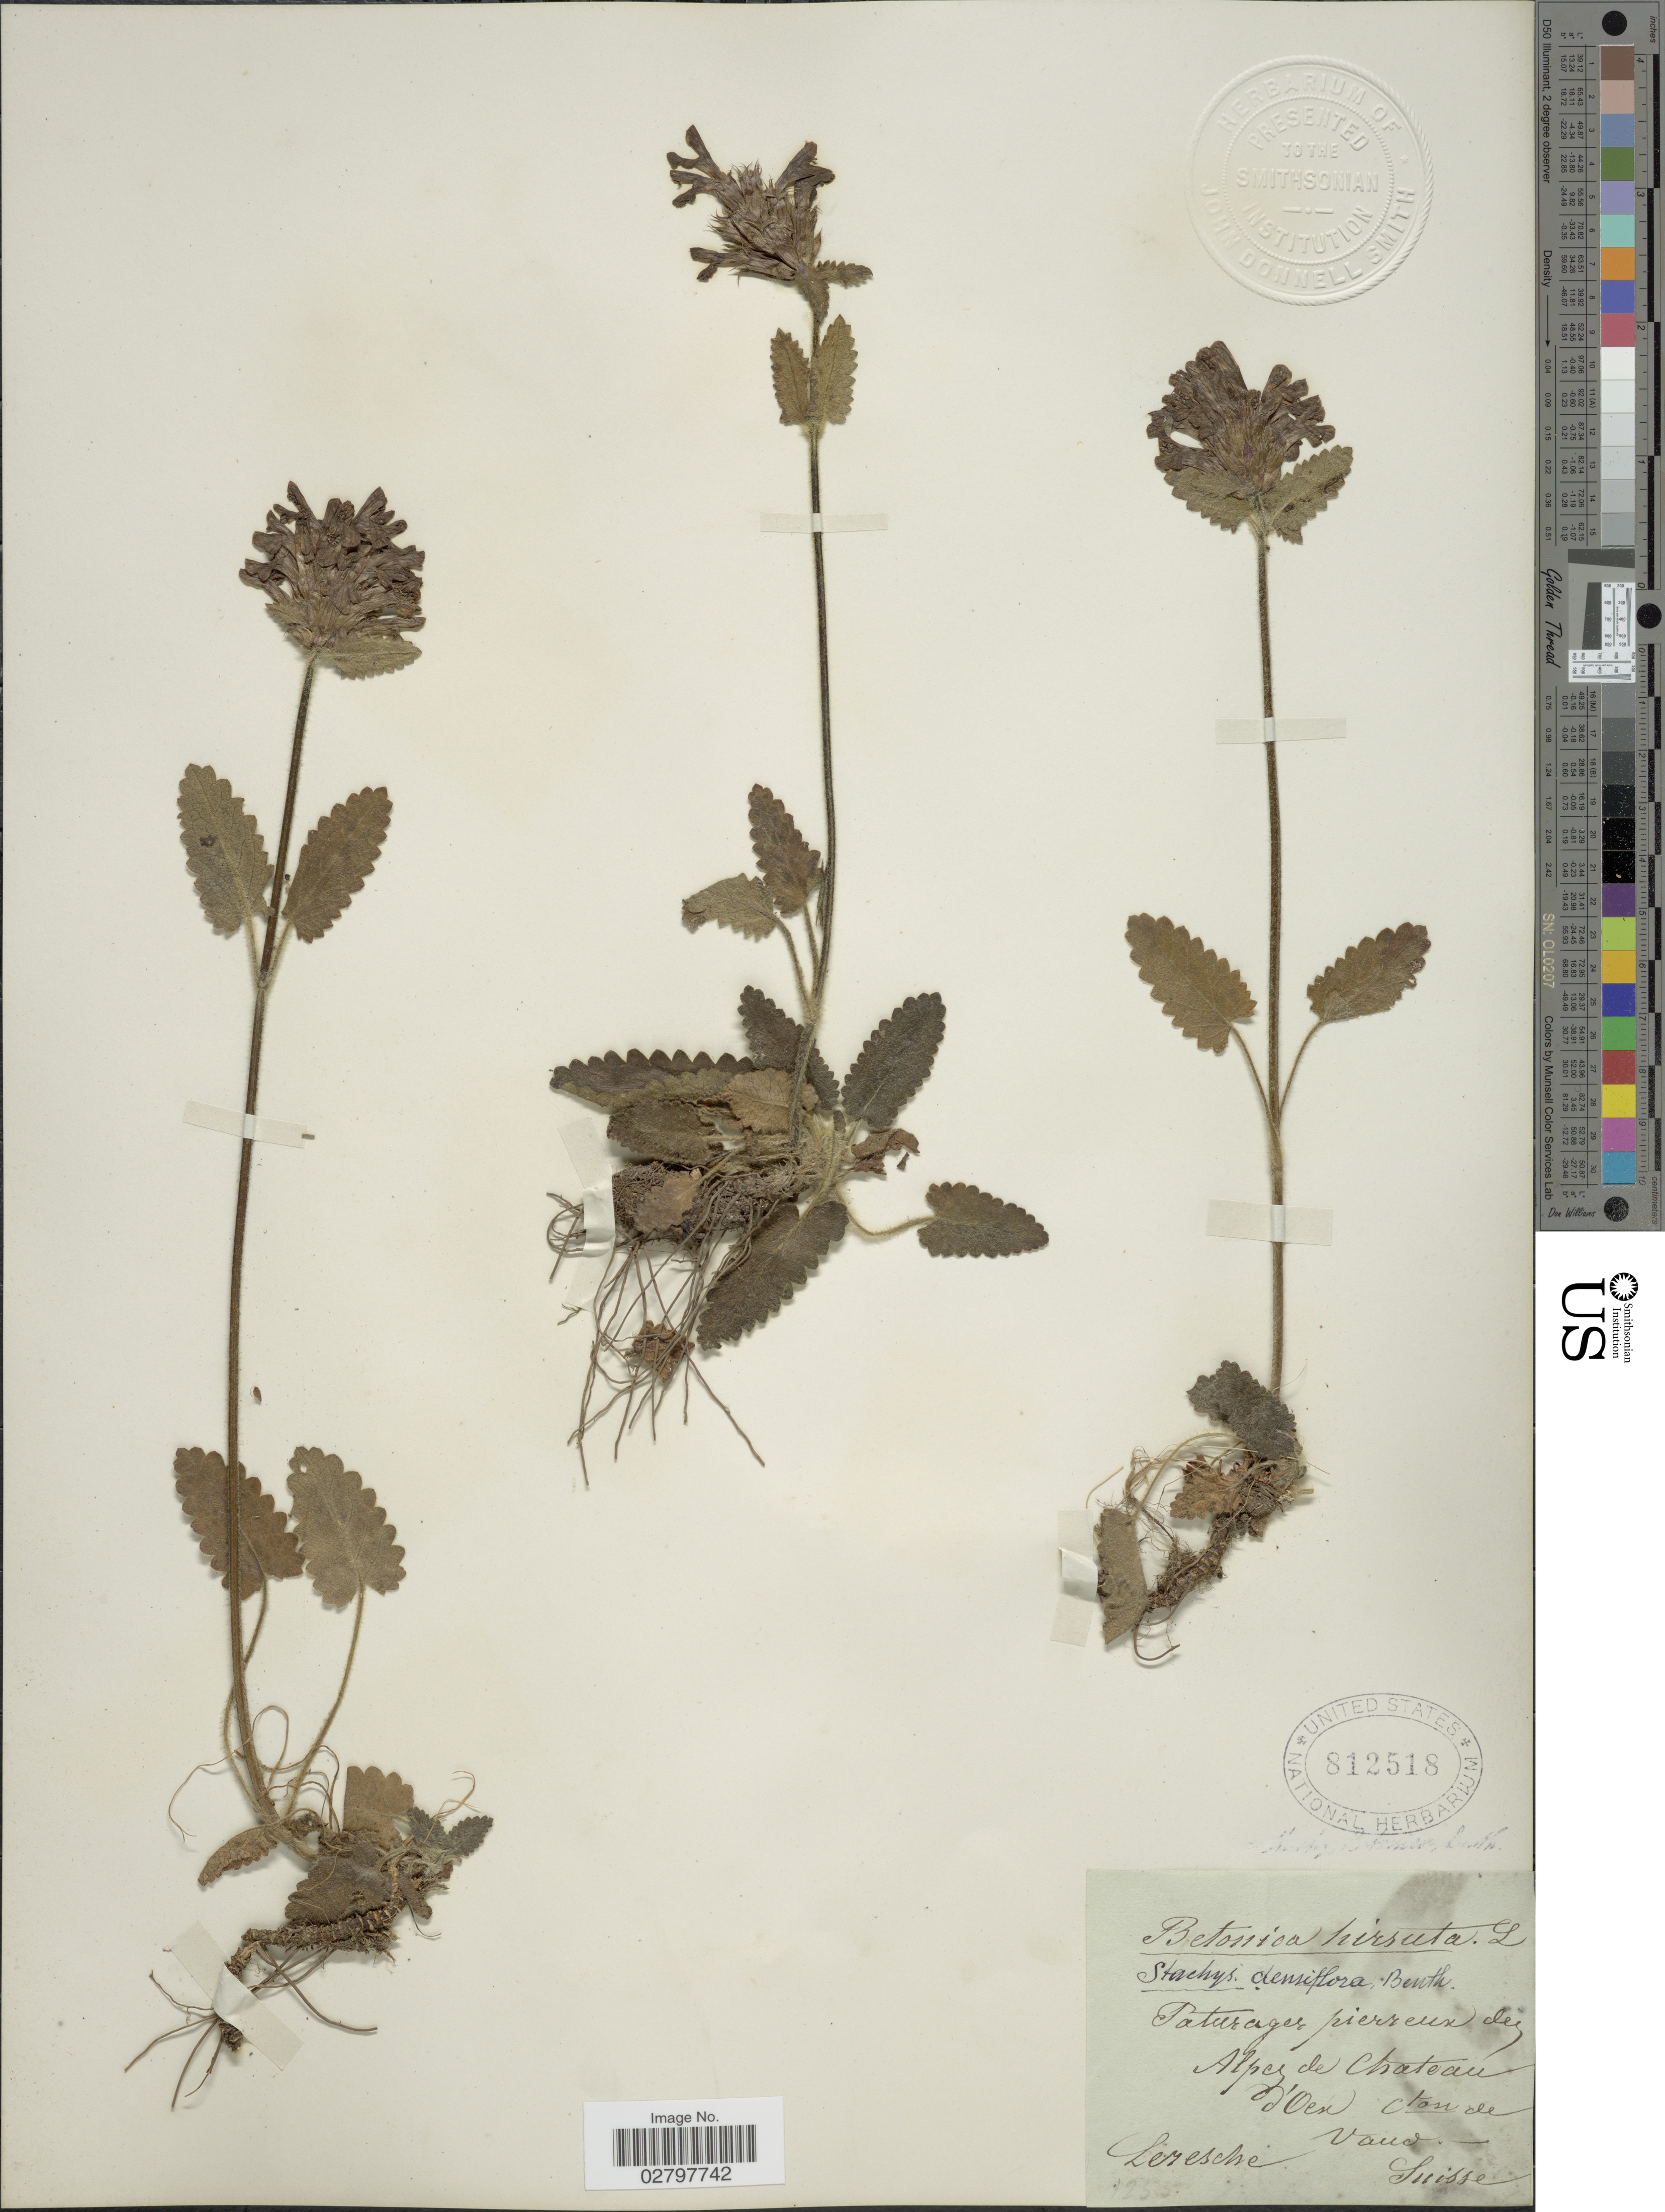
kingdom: Plantae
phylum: Tracheophyta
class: Magnoliopsida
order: Lamiales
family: Lamiaceae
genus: Stachys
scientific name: Stachys densiflora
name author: Benth.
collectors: Leresche, --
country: Switzerland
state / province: Vaud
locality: Paturages pierreux de Alpes de chateu d'Oen Cton de Vaud, Suisse.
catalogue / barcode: US 812518